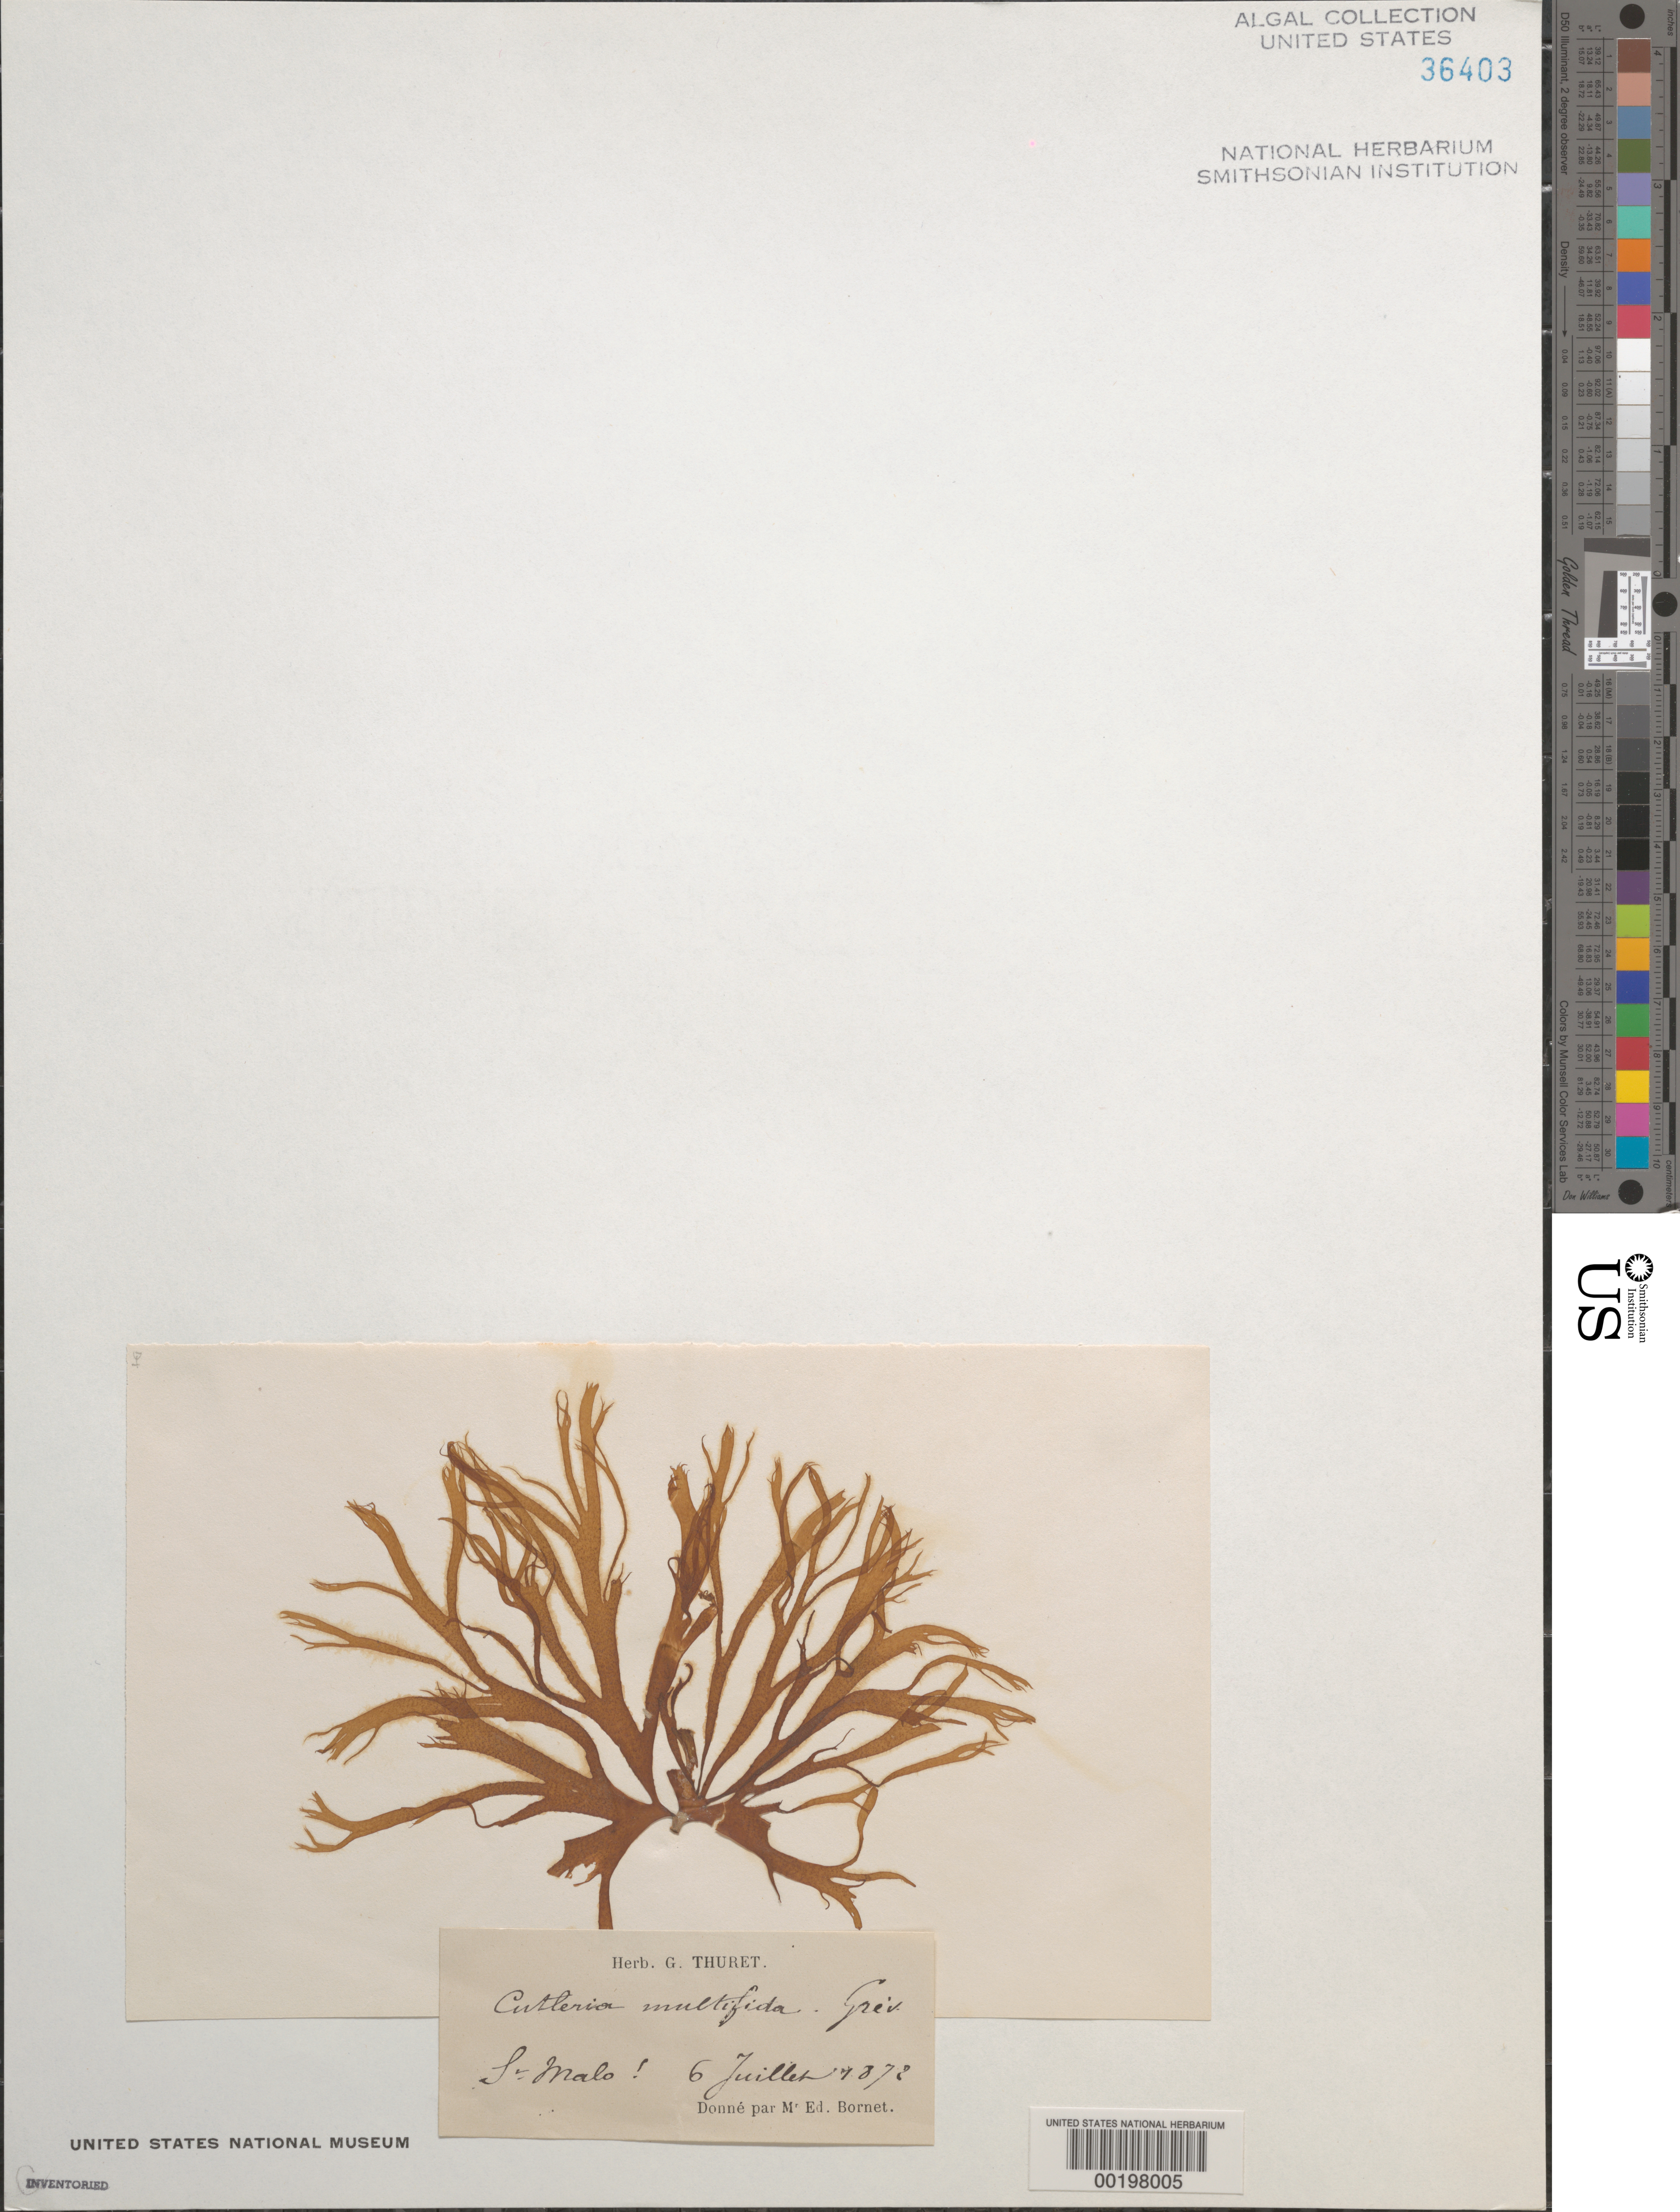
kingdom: Chromista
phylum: Ochrophyta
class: Phaeophyceae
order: Cutleriales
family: Cutleriaceae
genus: Cutleria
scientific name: Cutleria multifida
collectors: Thuret, G. (herbarium)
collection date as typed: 06 Jul 1872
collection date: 1872-07-06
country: France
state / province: Bretagne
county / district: Ille-et-Vilaine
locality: St. Malo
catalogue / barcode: US 36403